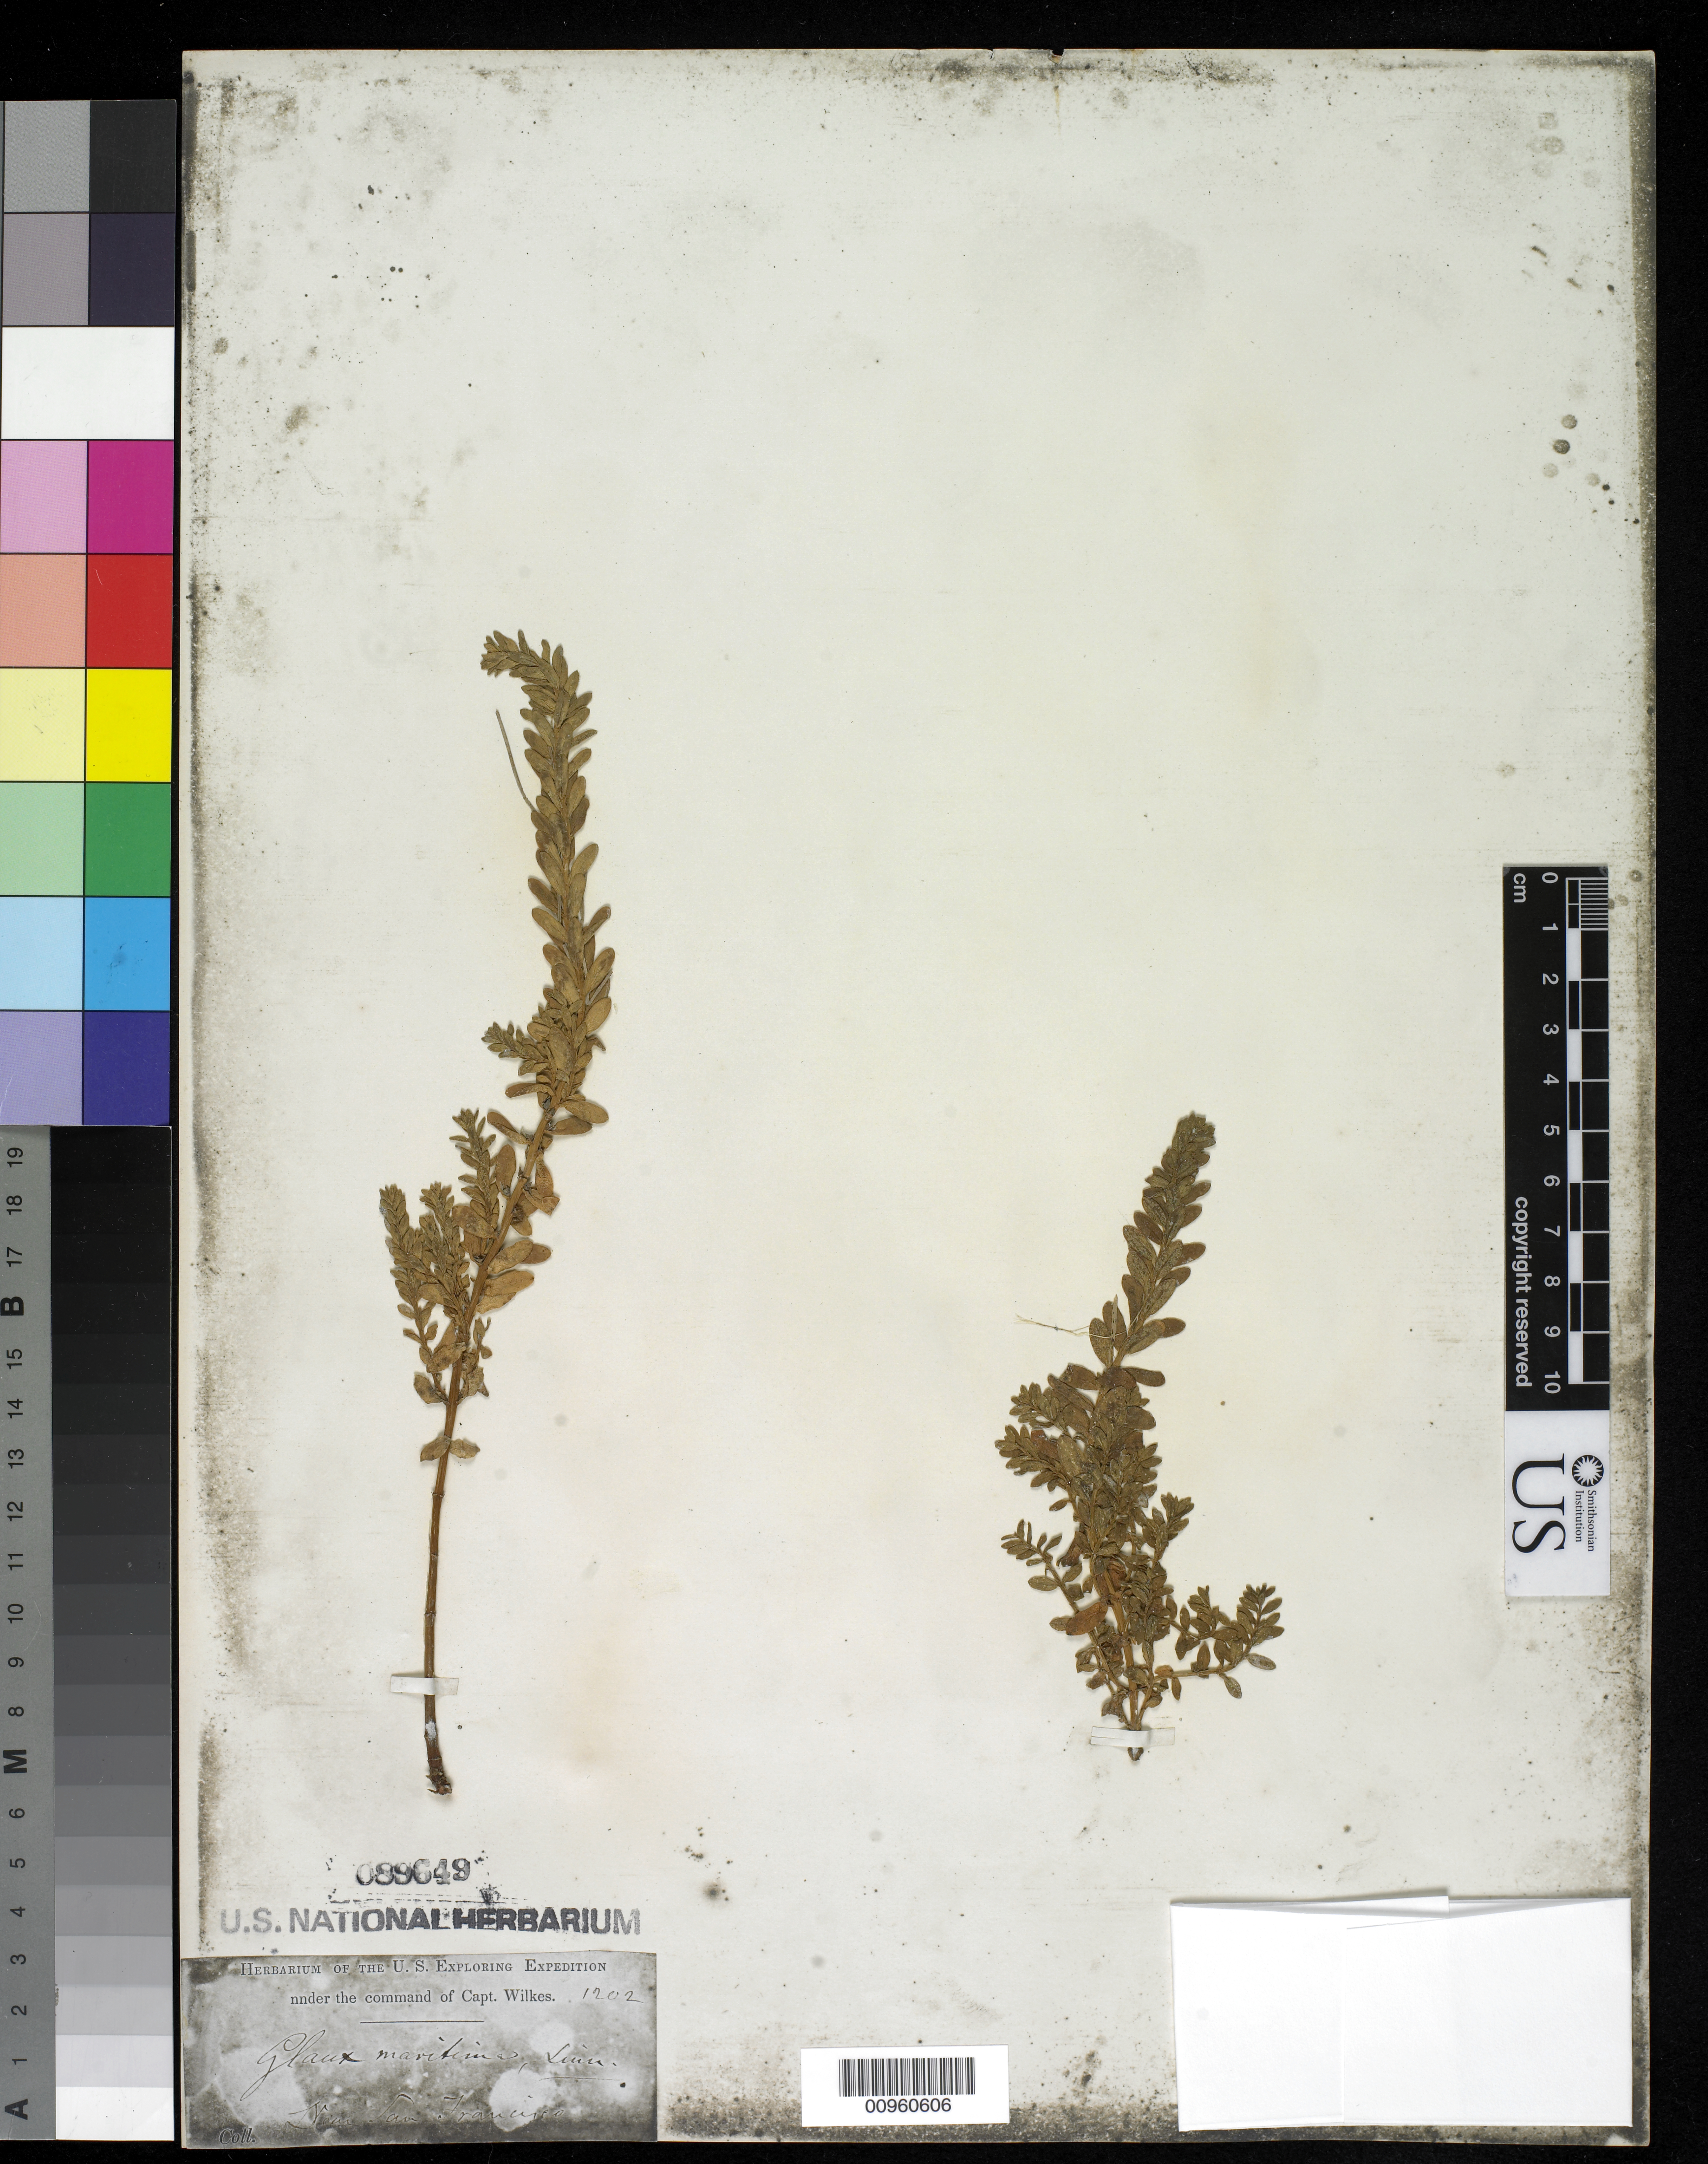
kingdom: Plantae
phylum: Tracheophyta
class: Magnoliopsida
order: Ericales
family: Primulaceae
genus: Glaux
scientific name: Glaux maritima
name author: L.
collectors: Wilkes Explor. Exped.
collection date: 1838/1842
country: United States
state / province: California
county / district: San Francisco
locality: near San Francisco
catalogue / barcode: US 89649